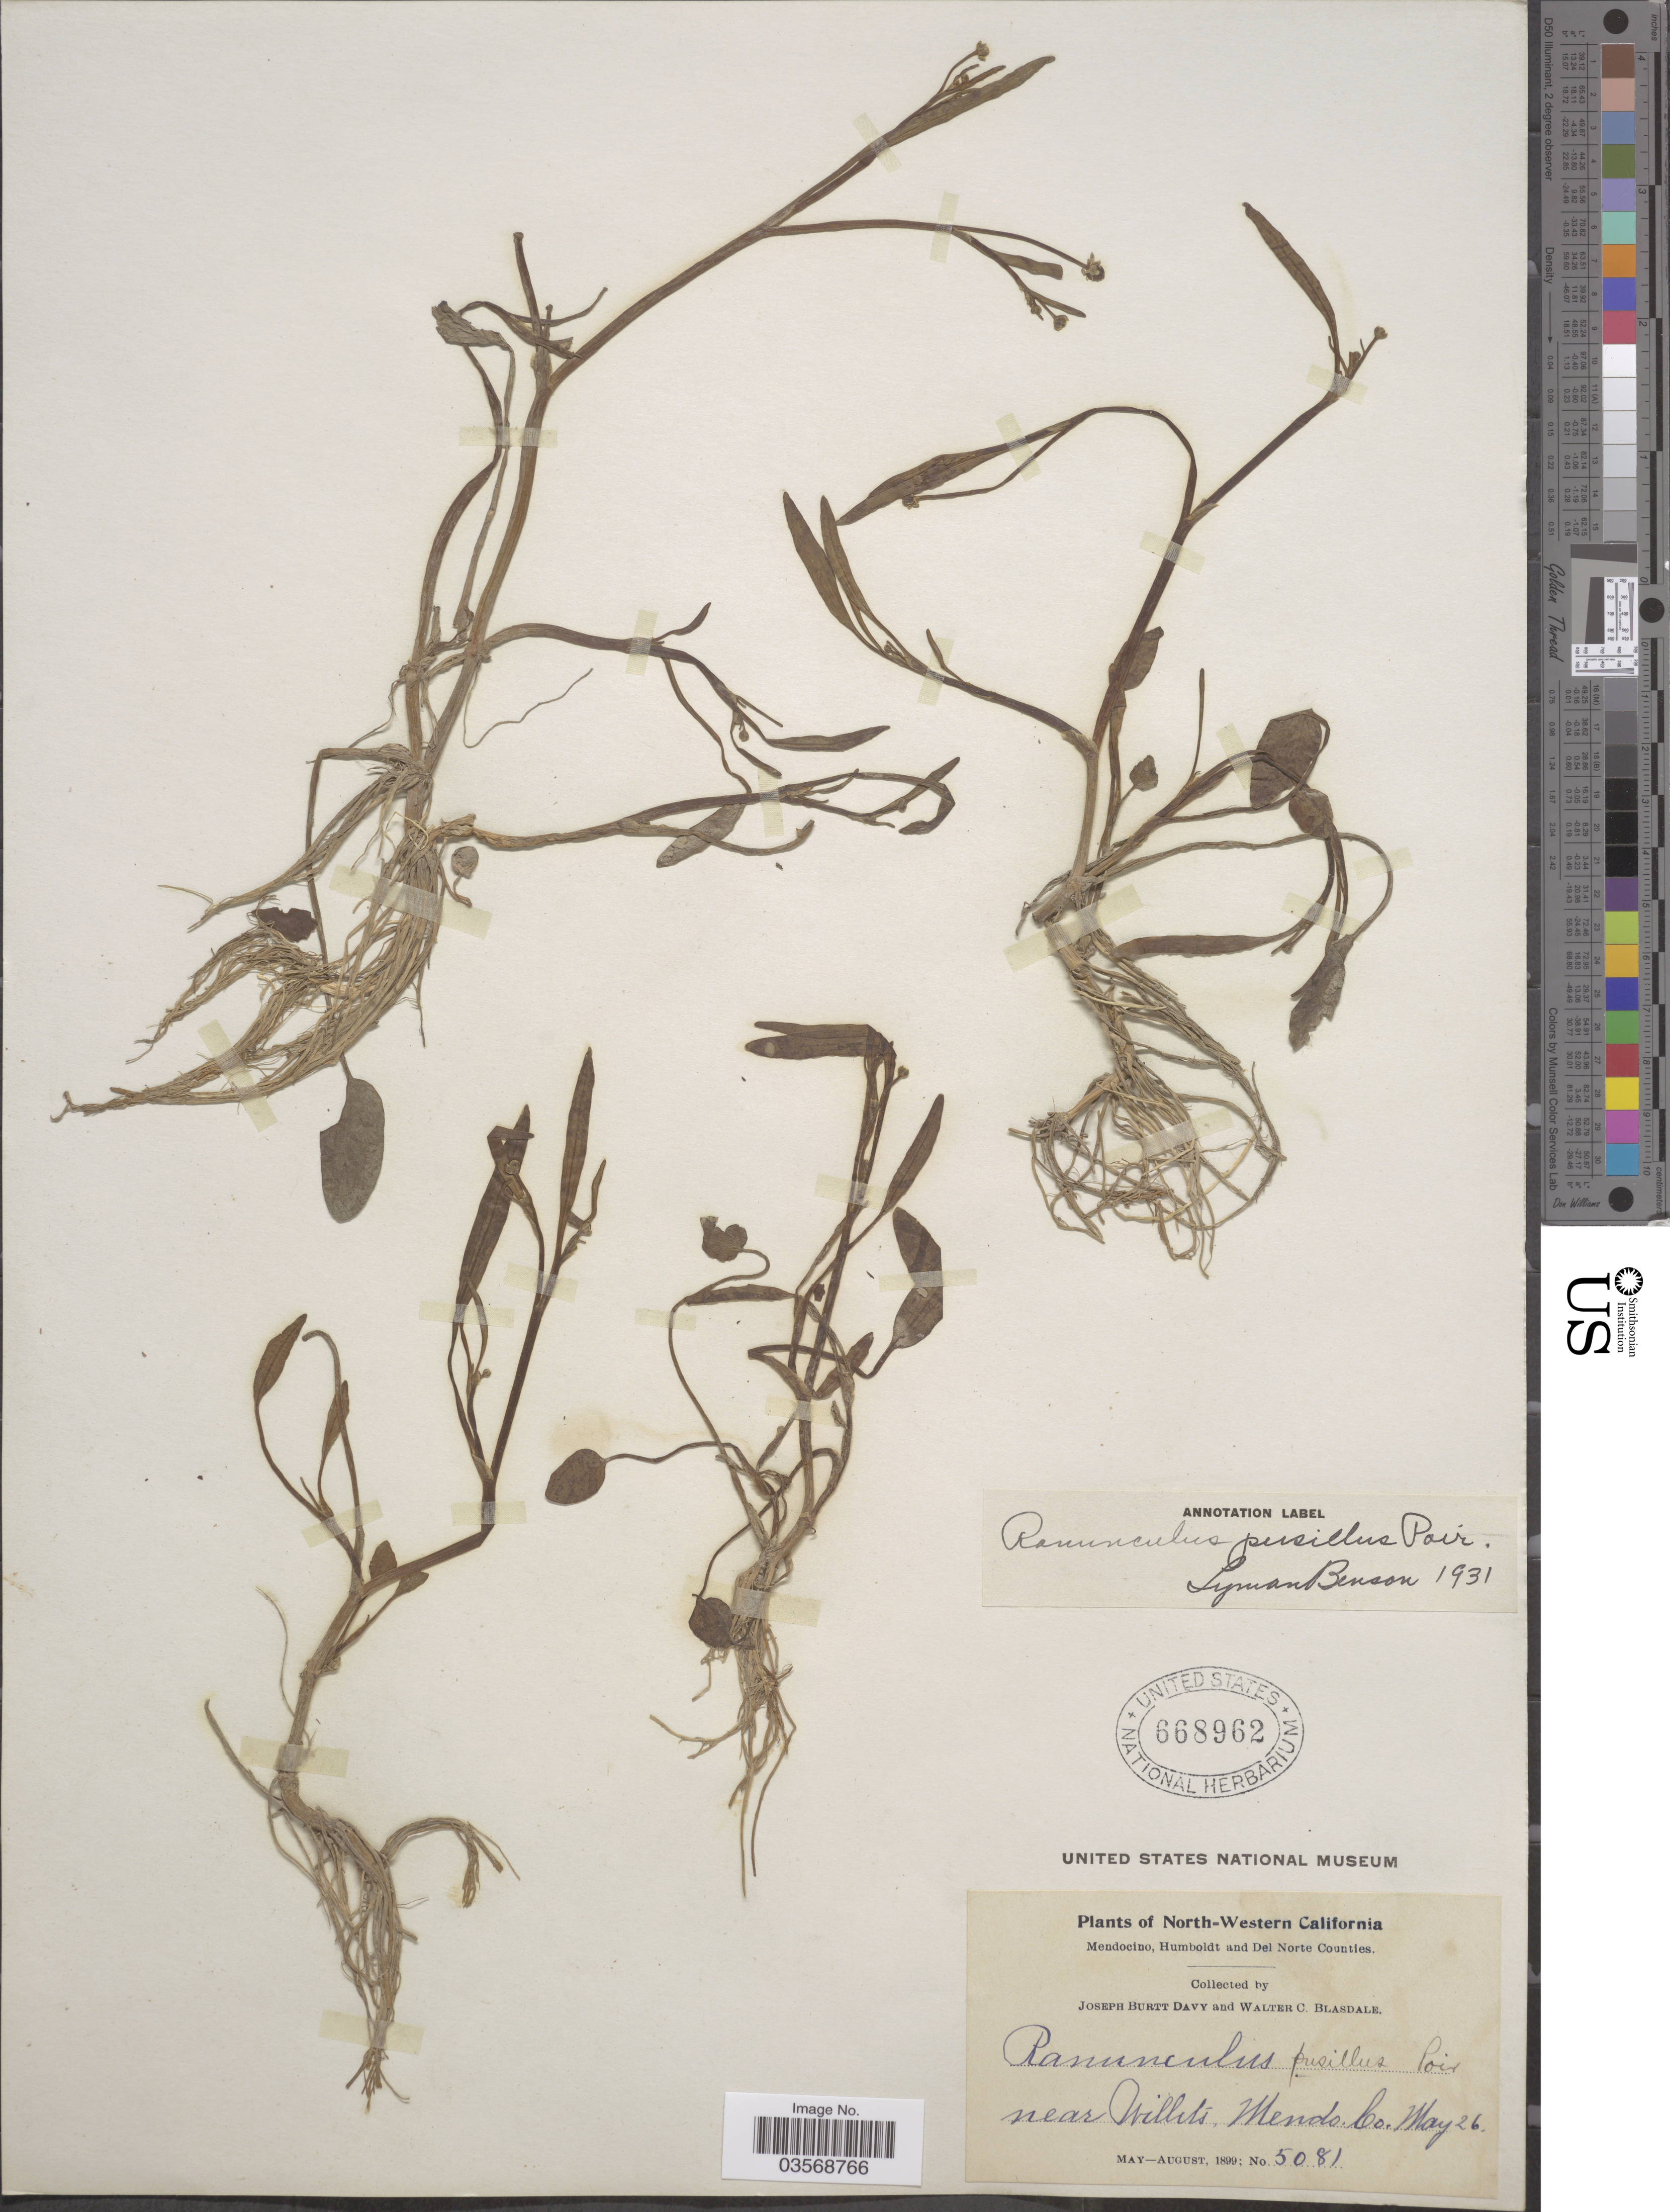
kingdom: Plantae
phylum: Tracheophyta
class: Magnoliopsida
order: Ranunculales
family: Ranunculaceae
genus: Ranunculus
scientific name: Ranunculus pusillus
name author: Poir.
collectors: J. Burtt Davy & W. Blasdale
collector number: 5081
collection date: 1899-05-26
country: United States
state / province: California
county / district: Mendocino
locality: North-Western California. Mendocino, Humboldt and Del Norte Counties. Near Willets, Mendo. Co.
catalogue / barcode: US 668962